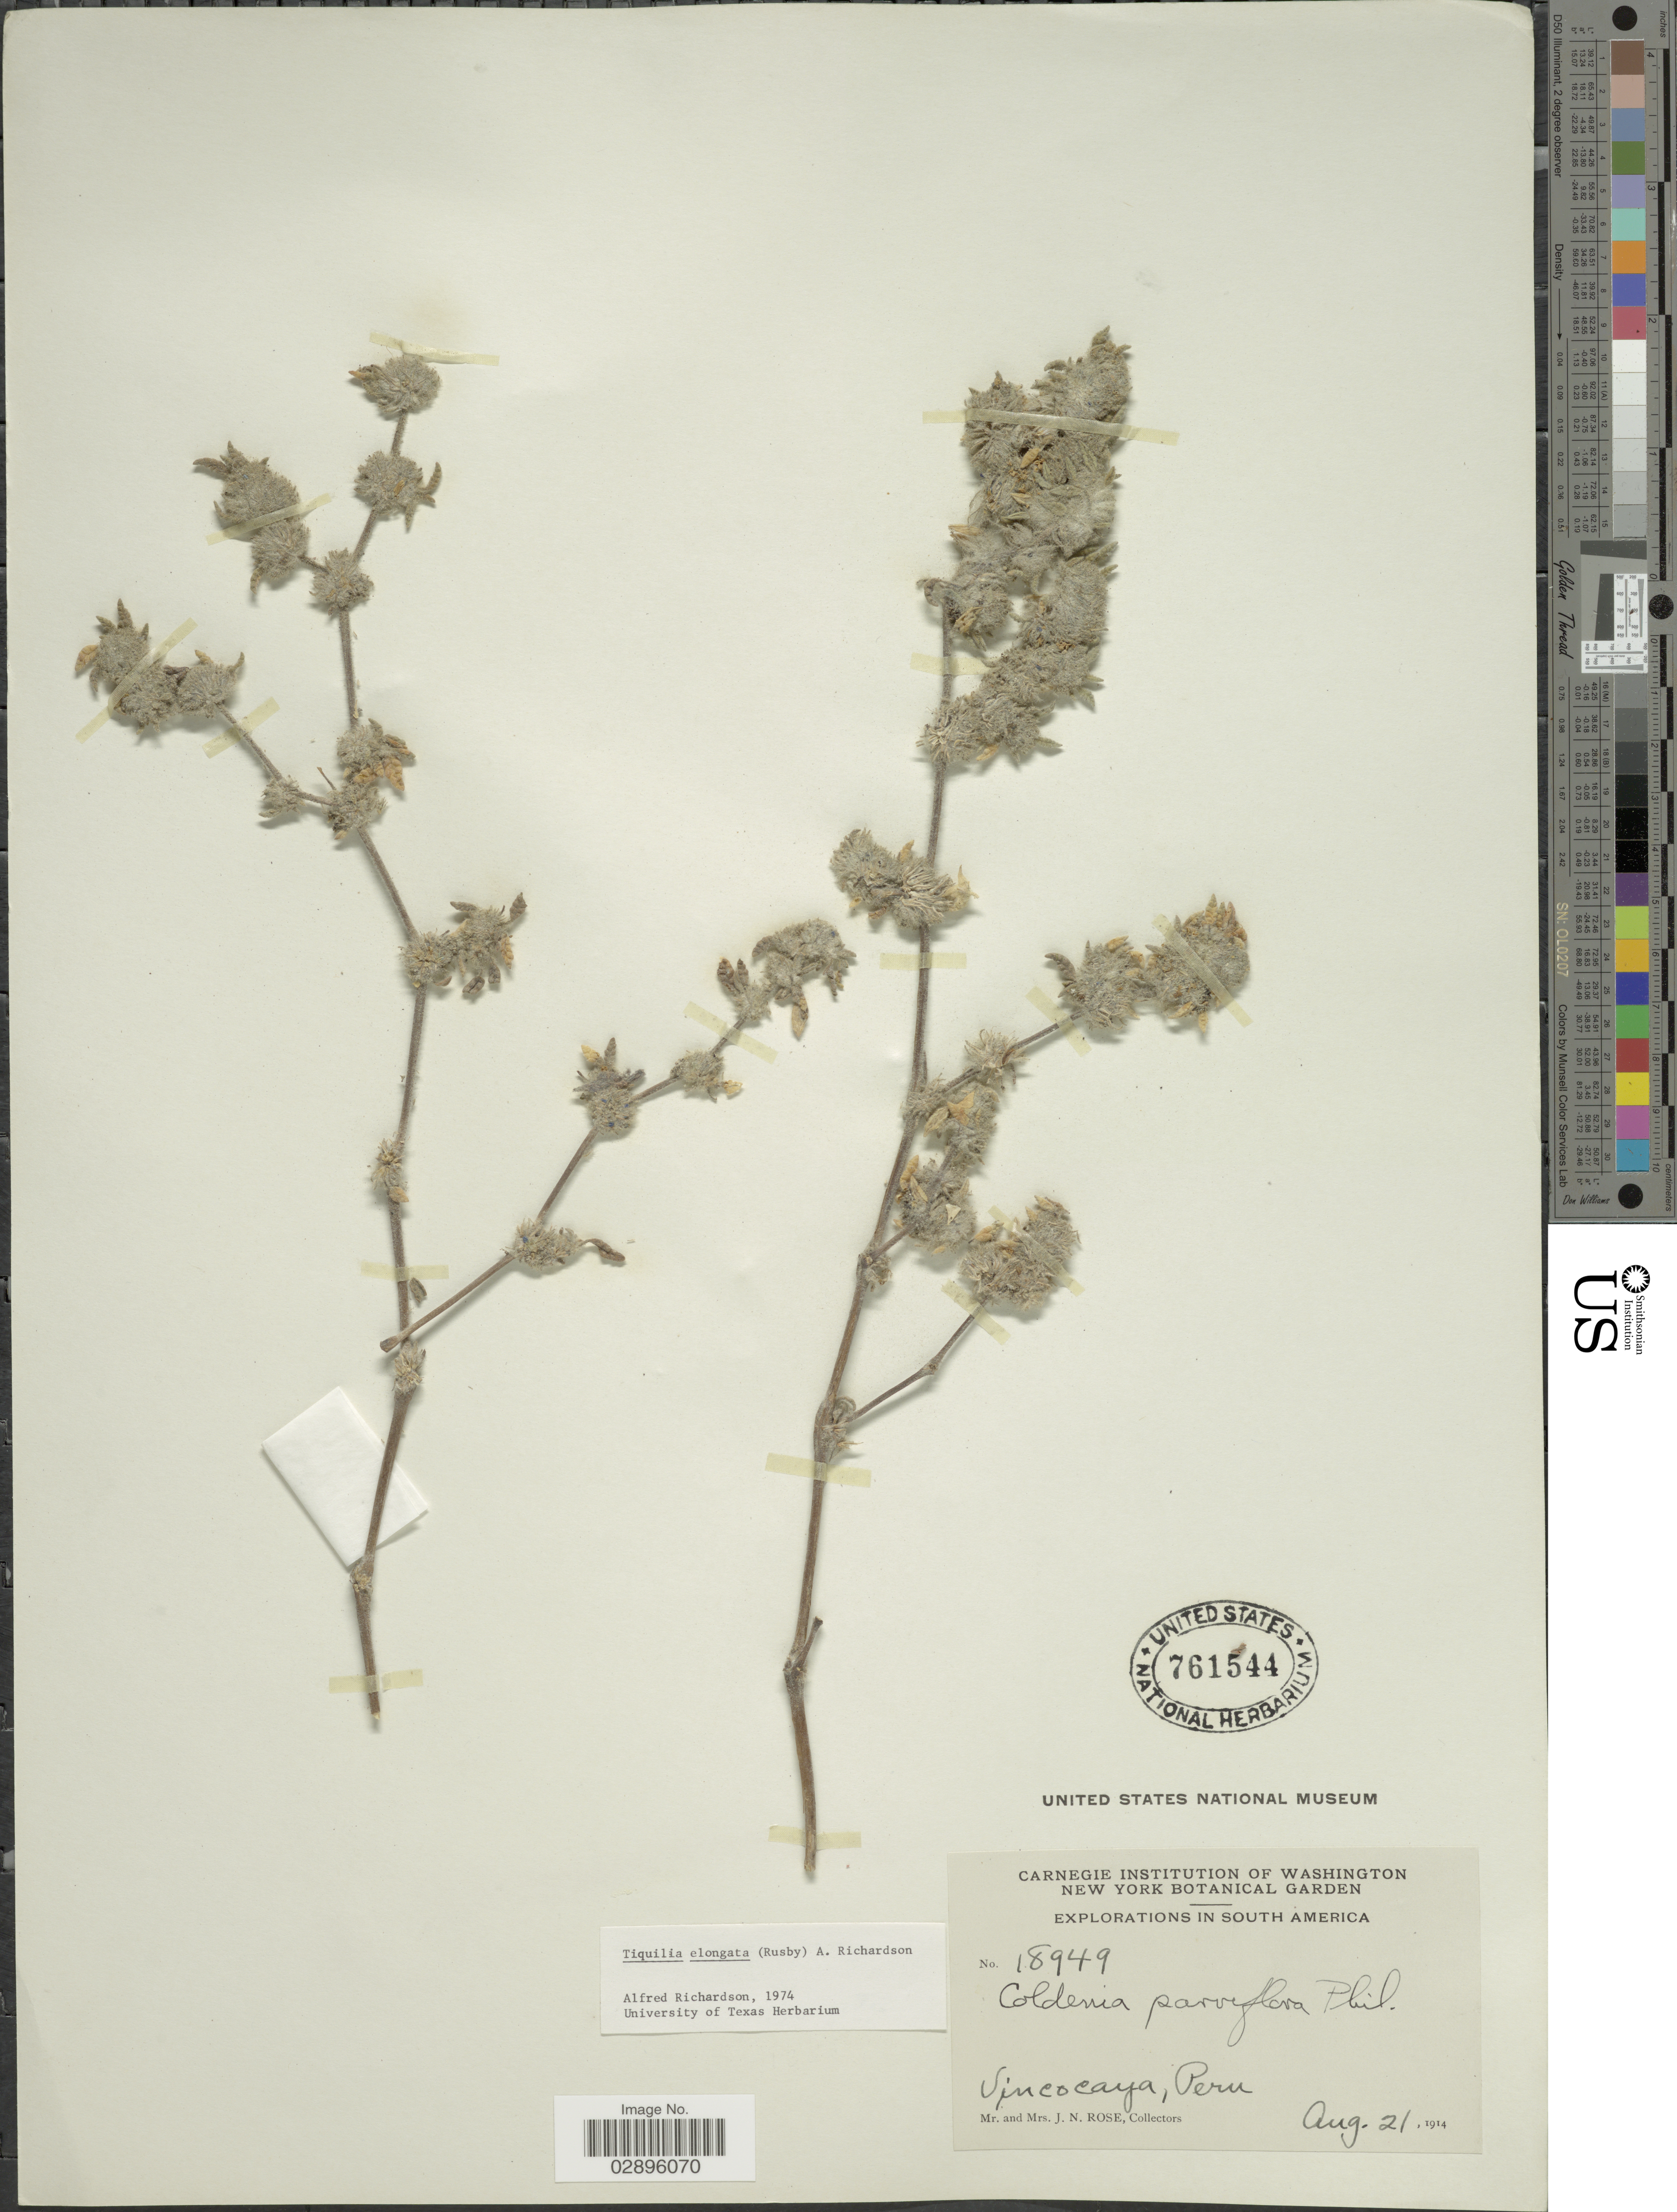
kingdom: Plantae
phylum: Tracheophyta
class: Magnoliopsida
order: Boraginales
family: Ehretiaceae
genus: Tiquilia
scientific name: Tiquilia elongata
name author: (Rusby) A.T. Richardson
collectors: J. N. Rose & L. B. Rose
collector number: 18949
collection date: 1914-08-21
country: Peru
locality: Sincocaya.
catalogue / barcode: US 761544